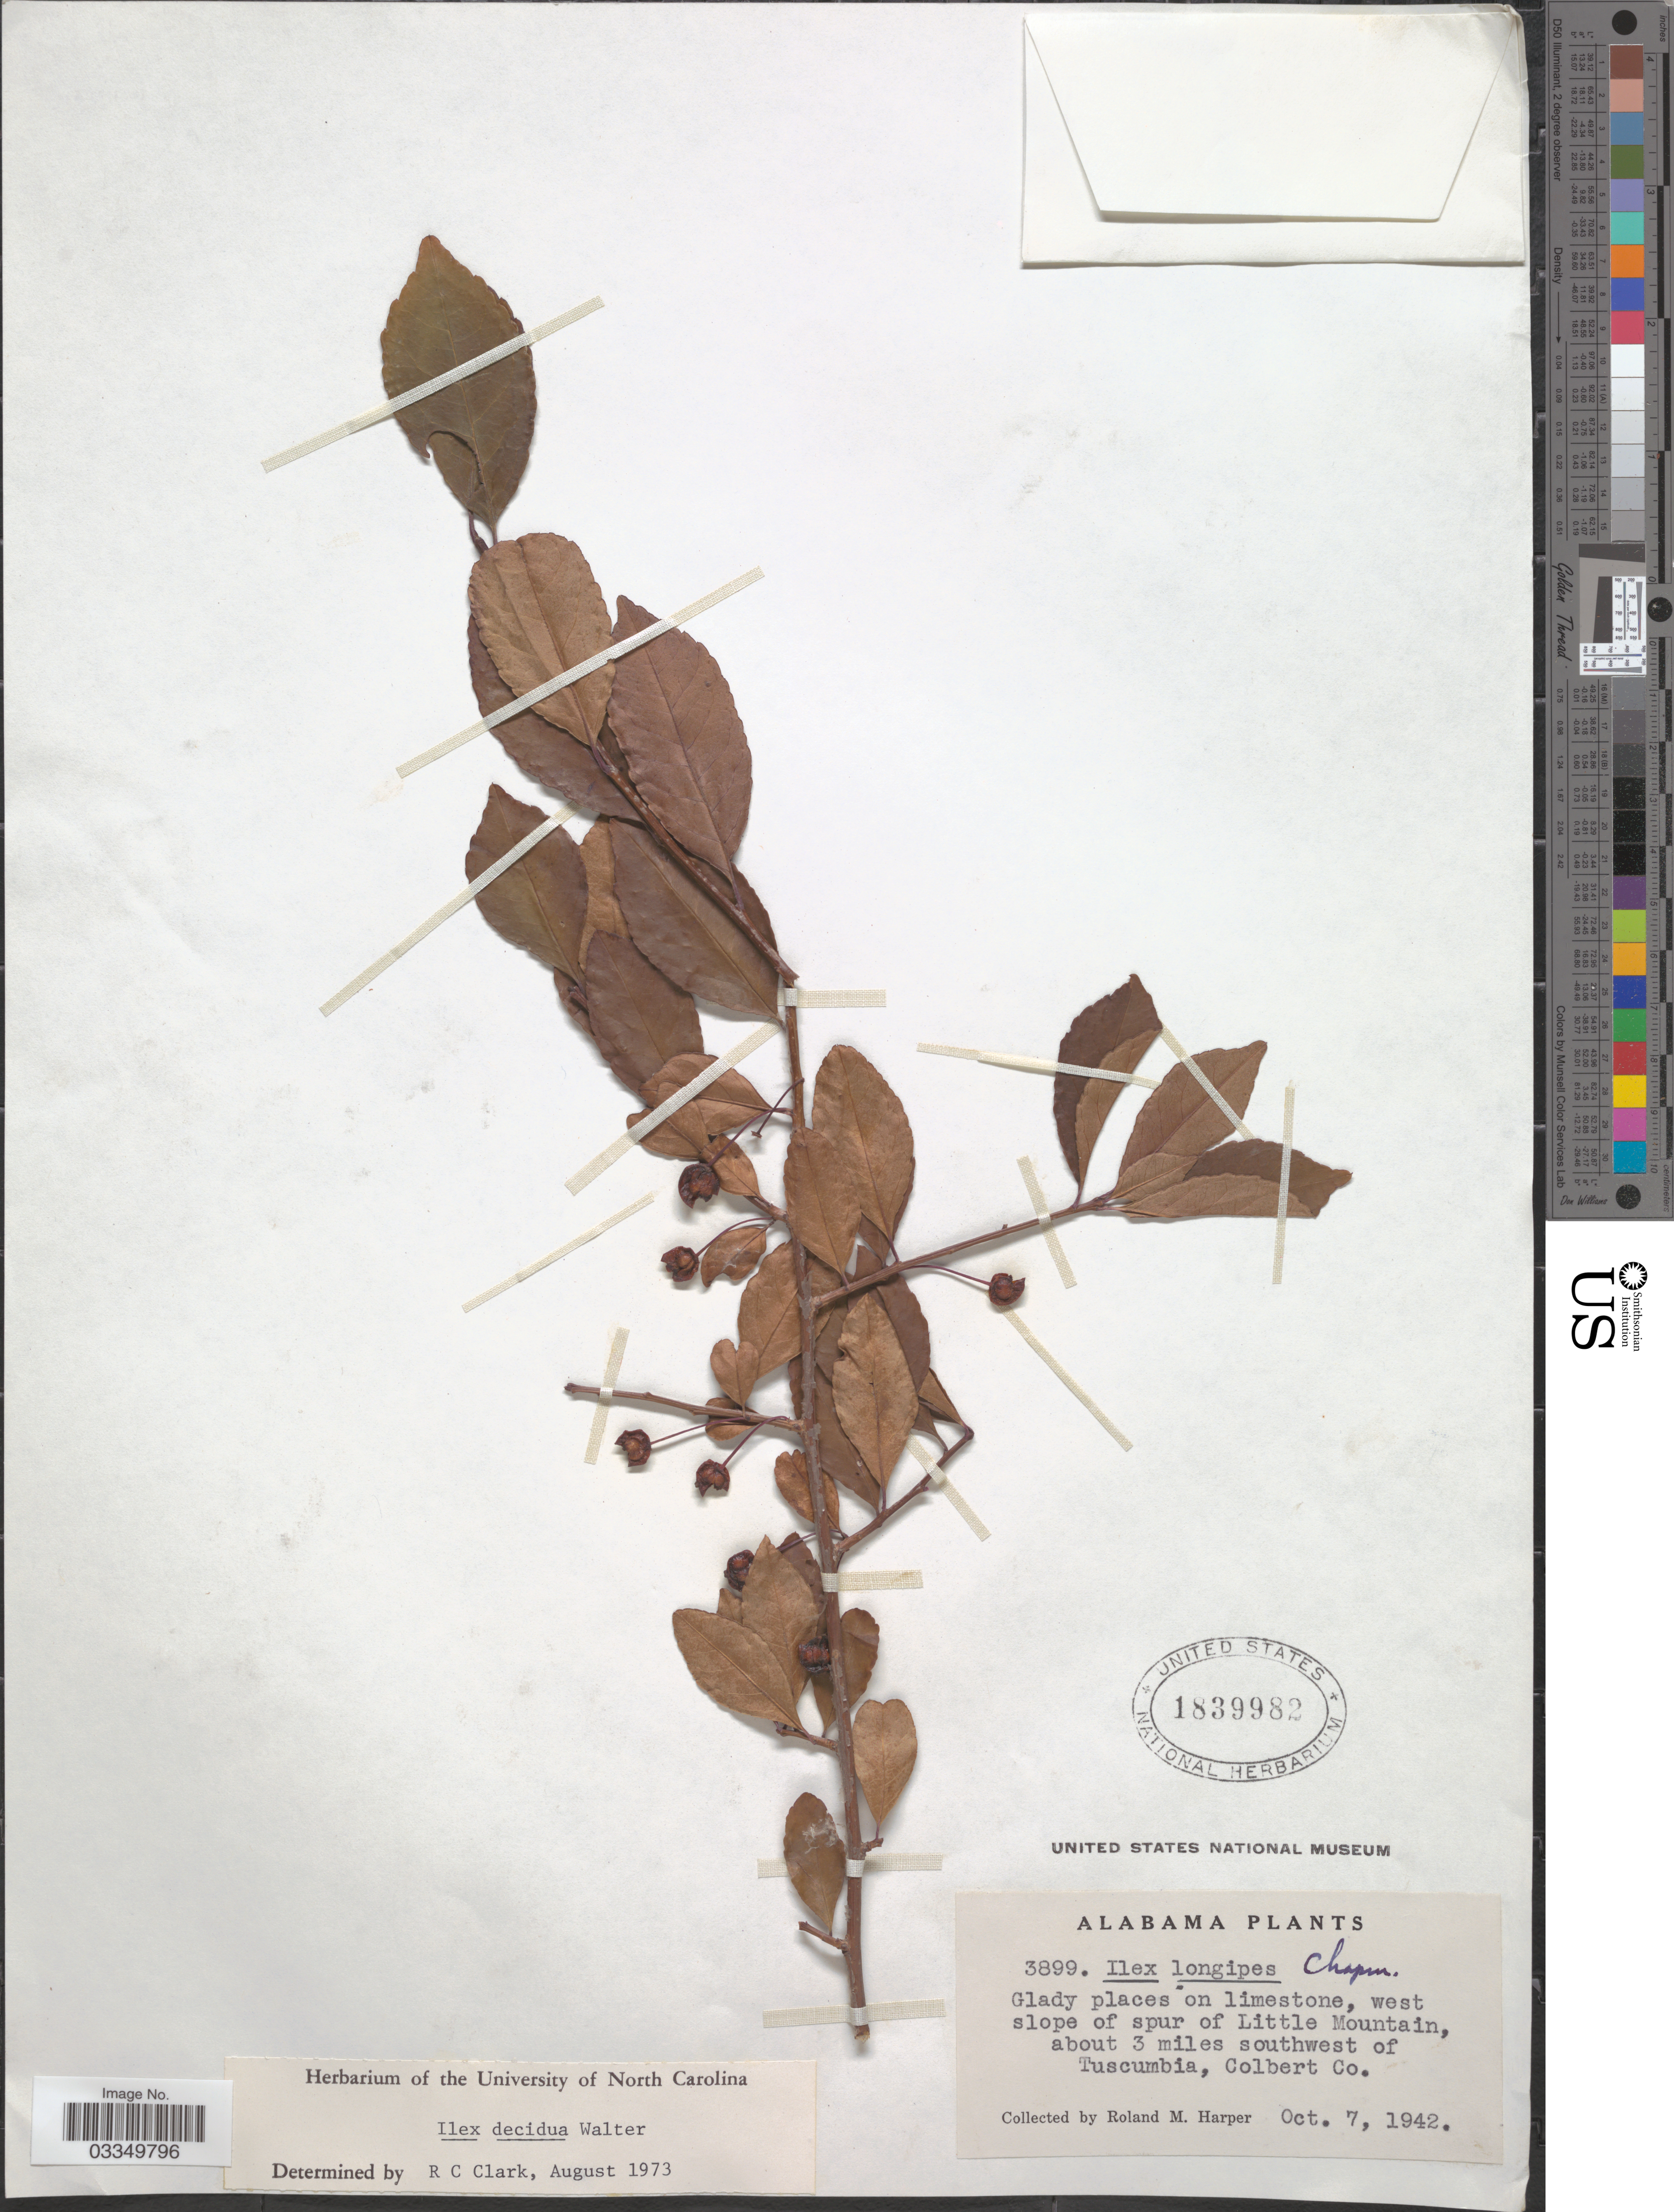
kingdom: Plantae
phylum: Tracheophyta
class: Magnoliopsida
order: Aquifoliales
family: Aquifoliaceae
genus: Ilex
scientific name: Ilex decidua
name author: Walter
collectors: R. M. Harper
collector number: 3899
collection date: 1942-10-07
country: United States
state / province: Alabama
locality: West slope of spur of Little Mountain, about 3 miles southwest of Tuscumbia, Colbert Co.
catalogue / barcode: US 1839982